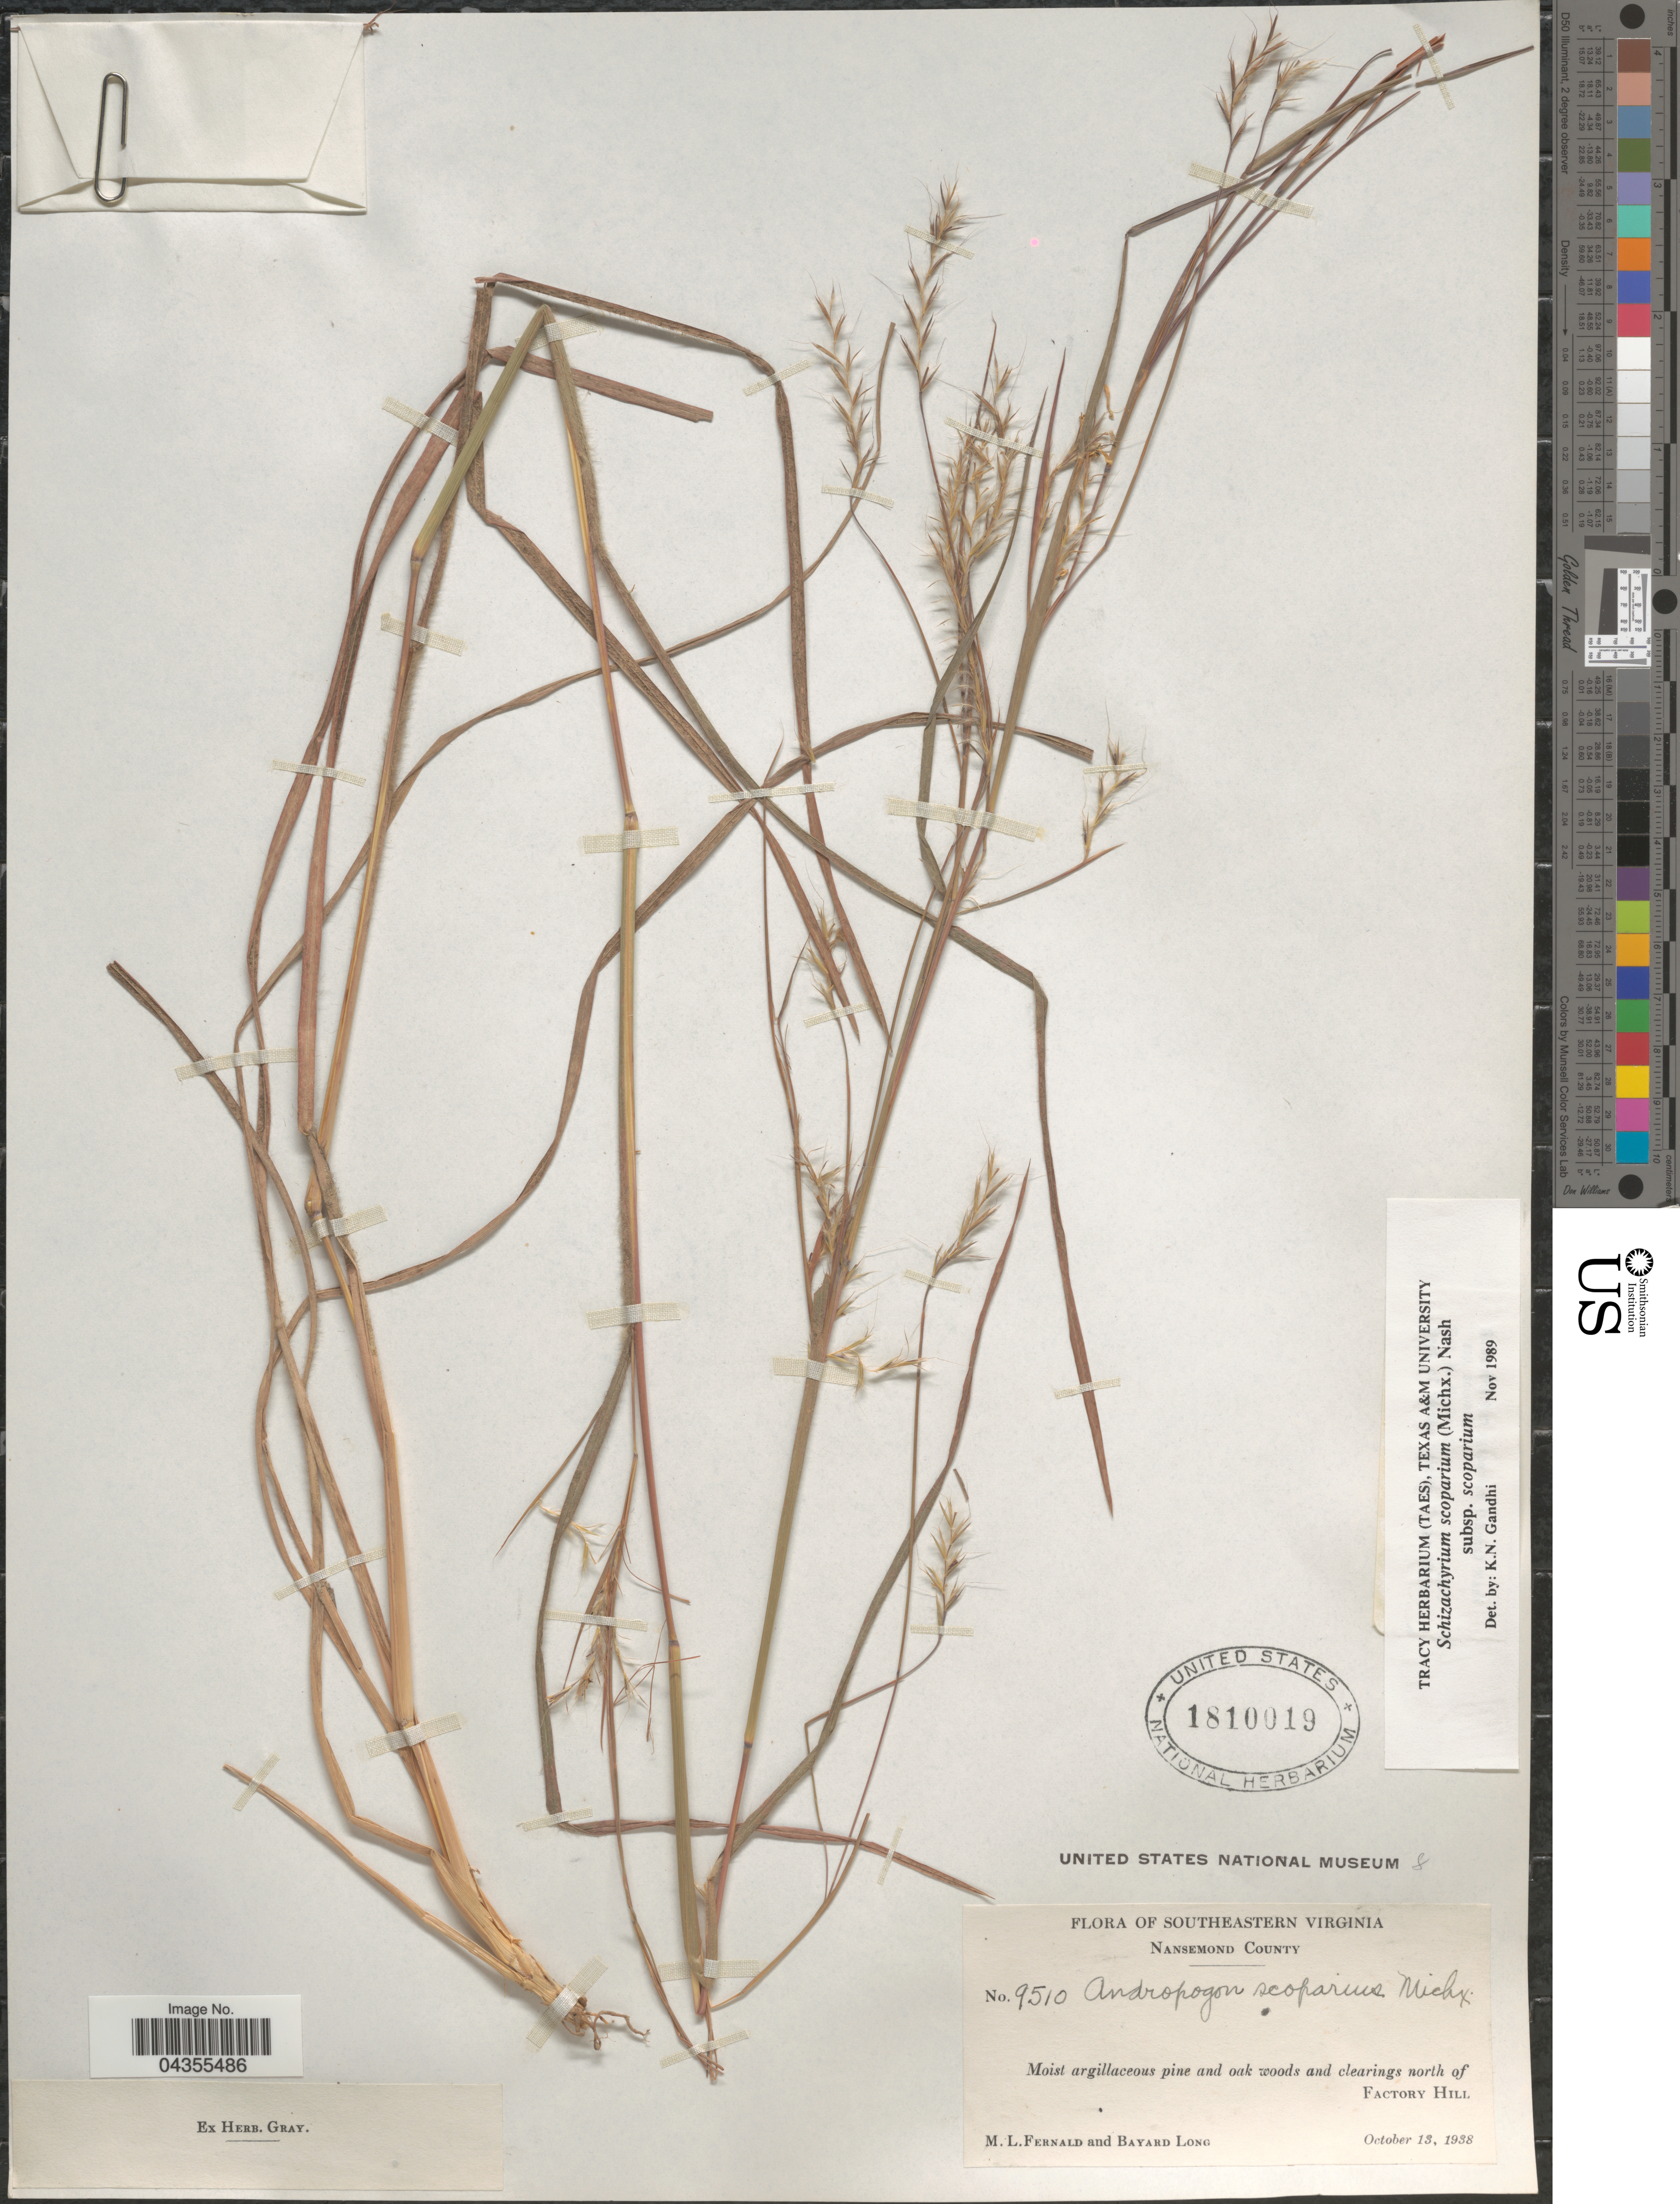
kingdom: Plantae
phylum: Tracheophyta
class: Liliopsida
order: Poales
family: Poaceae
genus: Schizachyrium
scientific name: Schizachyrium scoparium var. scoparium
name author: (Michx.) Nash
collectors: M. L. Fernald & B. Long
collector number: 9510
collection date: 1938-10-13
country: United States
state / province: Virginia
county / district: City of Suffolk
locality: Southeastern Virginia. Nansemond County. Moist argillaceous pine and oak woods and clearing north of Factory Hill.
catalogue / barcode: US 1810019